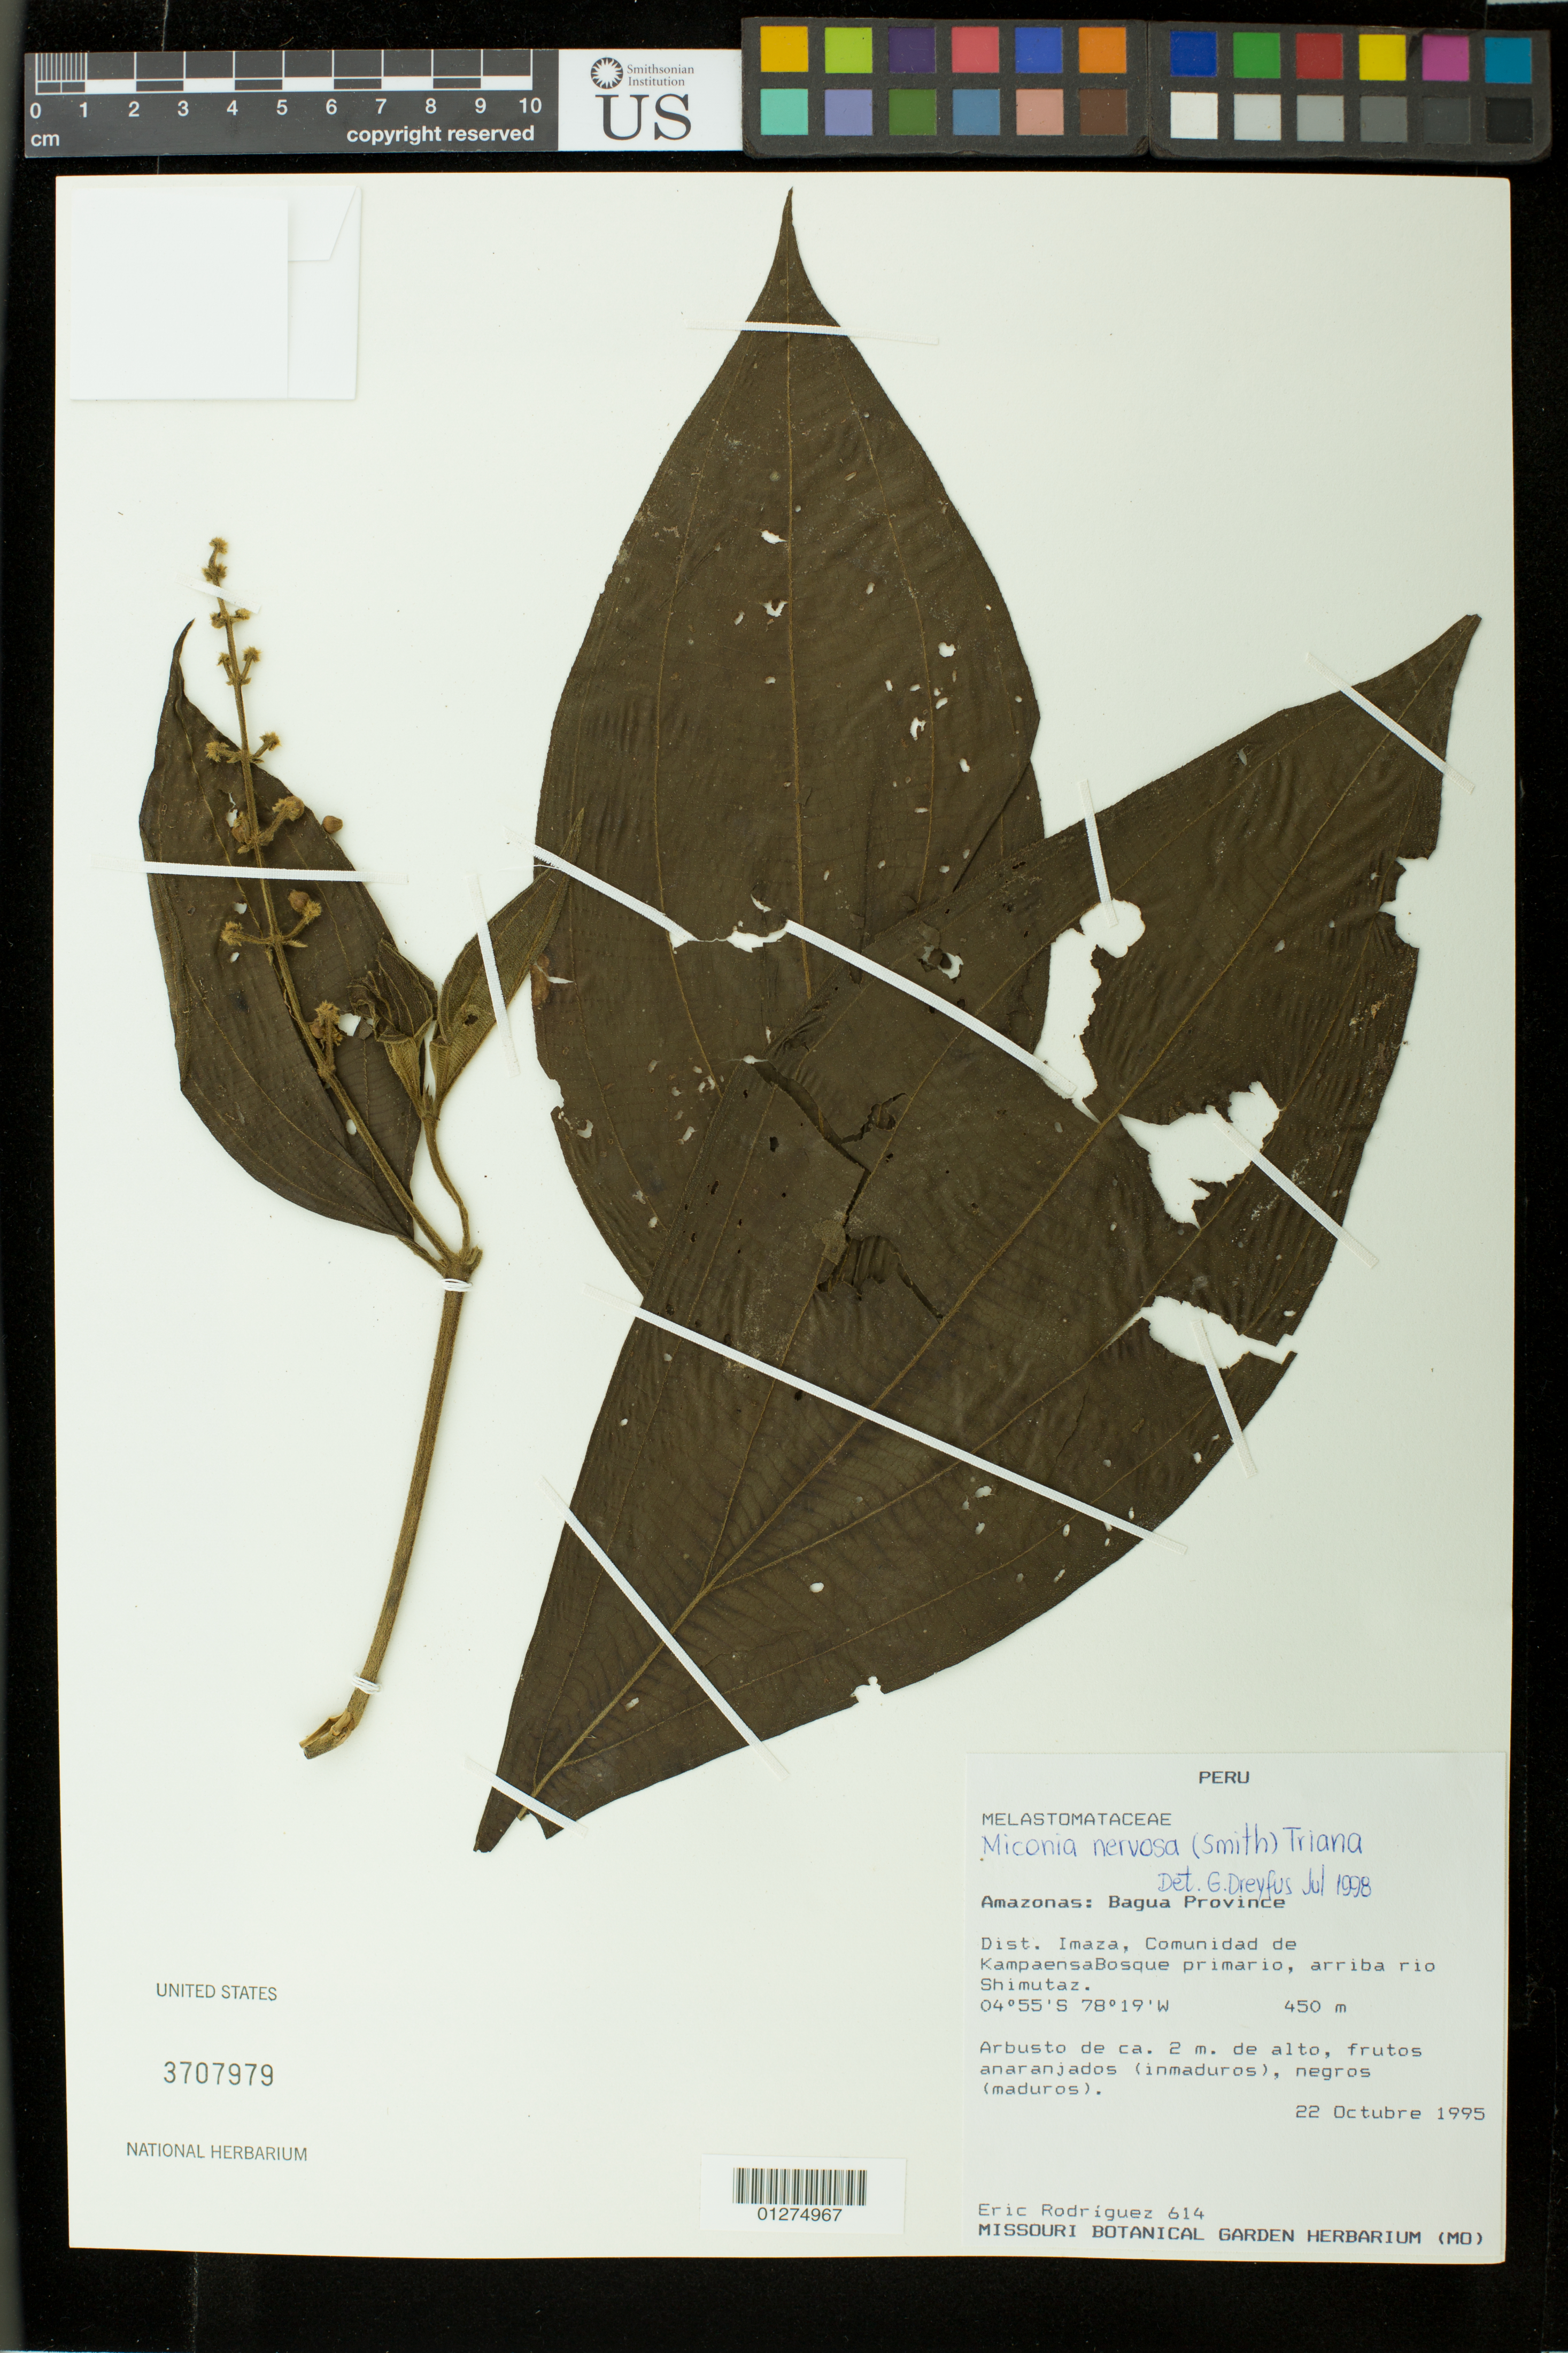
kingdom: Plantae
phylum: Tracheophyta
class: Magnoliopsida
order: Myrtales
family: Melastomataceae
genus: Miconia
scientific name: Miconia nervosa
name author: (Sm.) Triana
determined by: Dreyfus, G.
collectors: E. Rodriguez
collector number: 614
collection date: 1995-10-22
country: Peru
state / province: Amazonas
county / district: Bagua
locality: Dist. Imaza, Comunidad de Kampaensa, borde rio Shimutaz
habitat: bosque primario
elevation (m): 450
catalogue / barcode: US 3707979